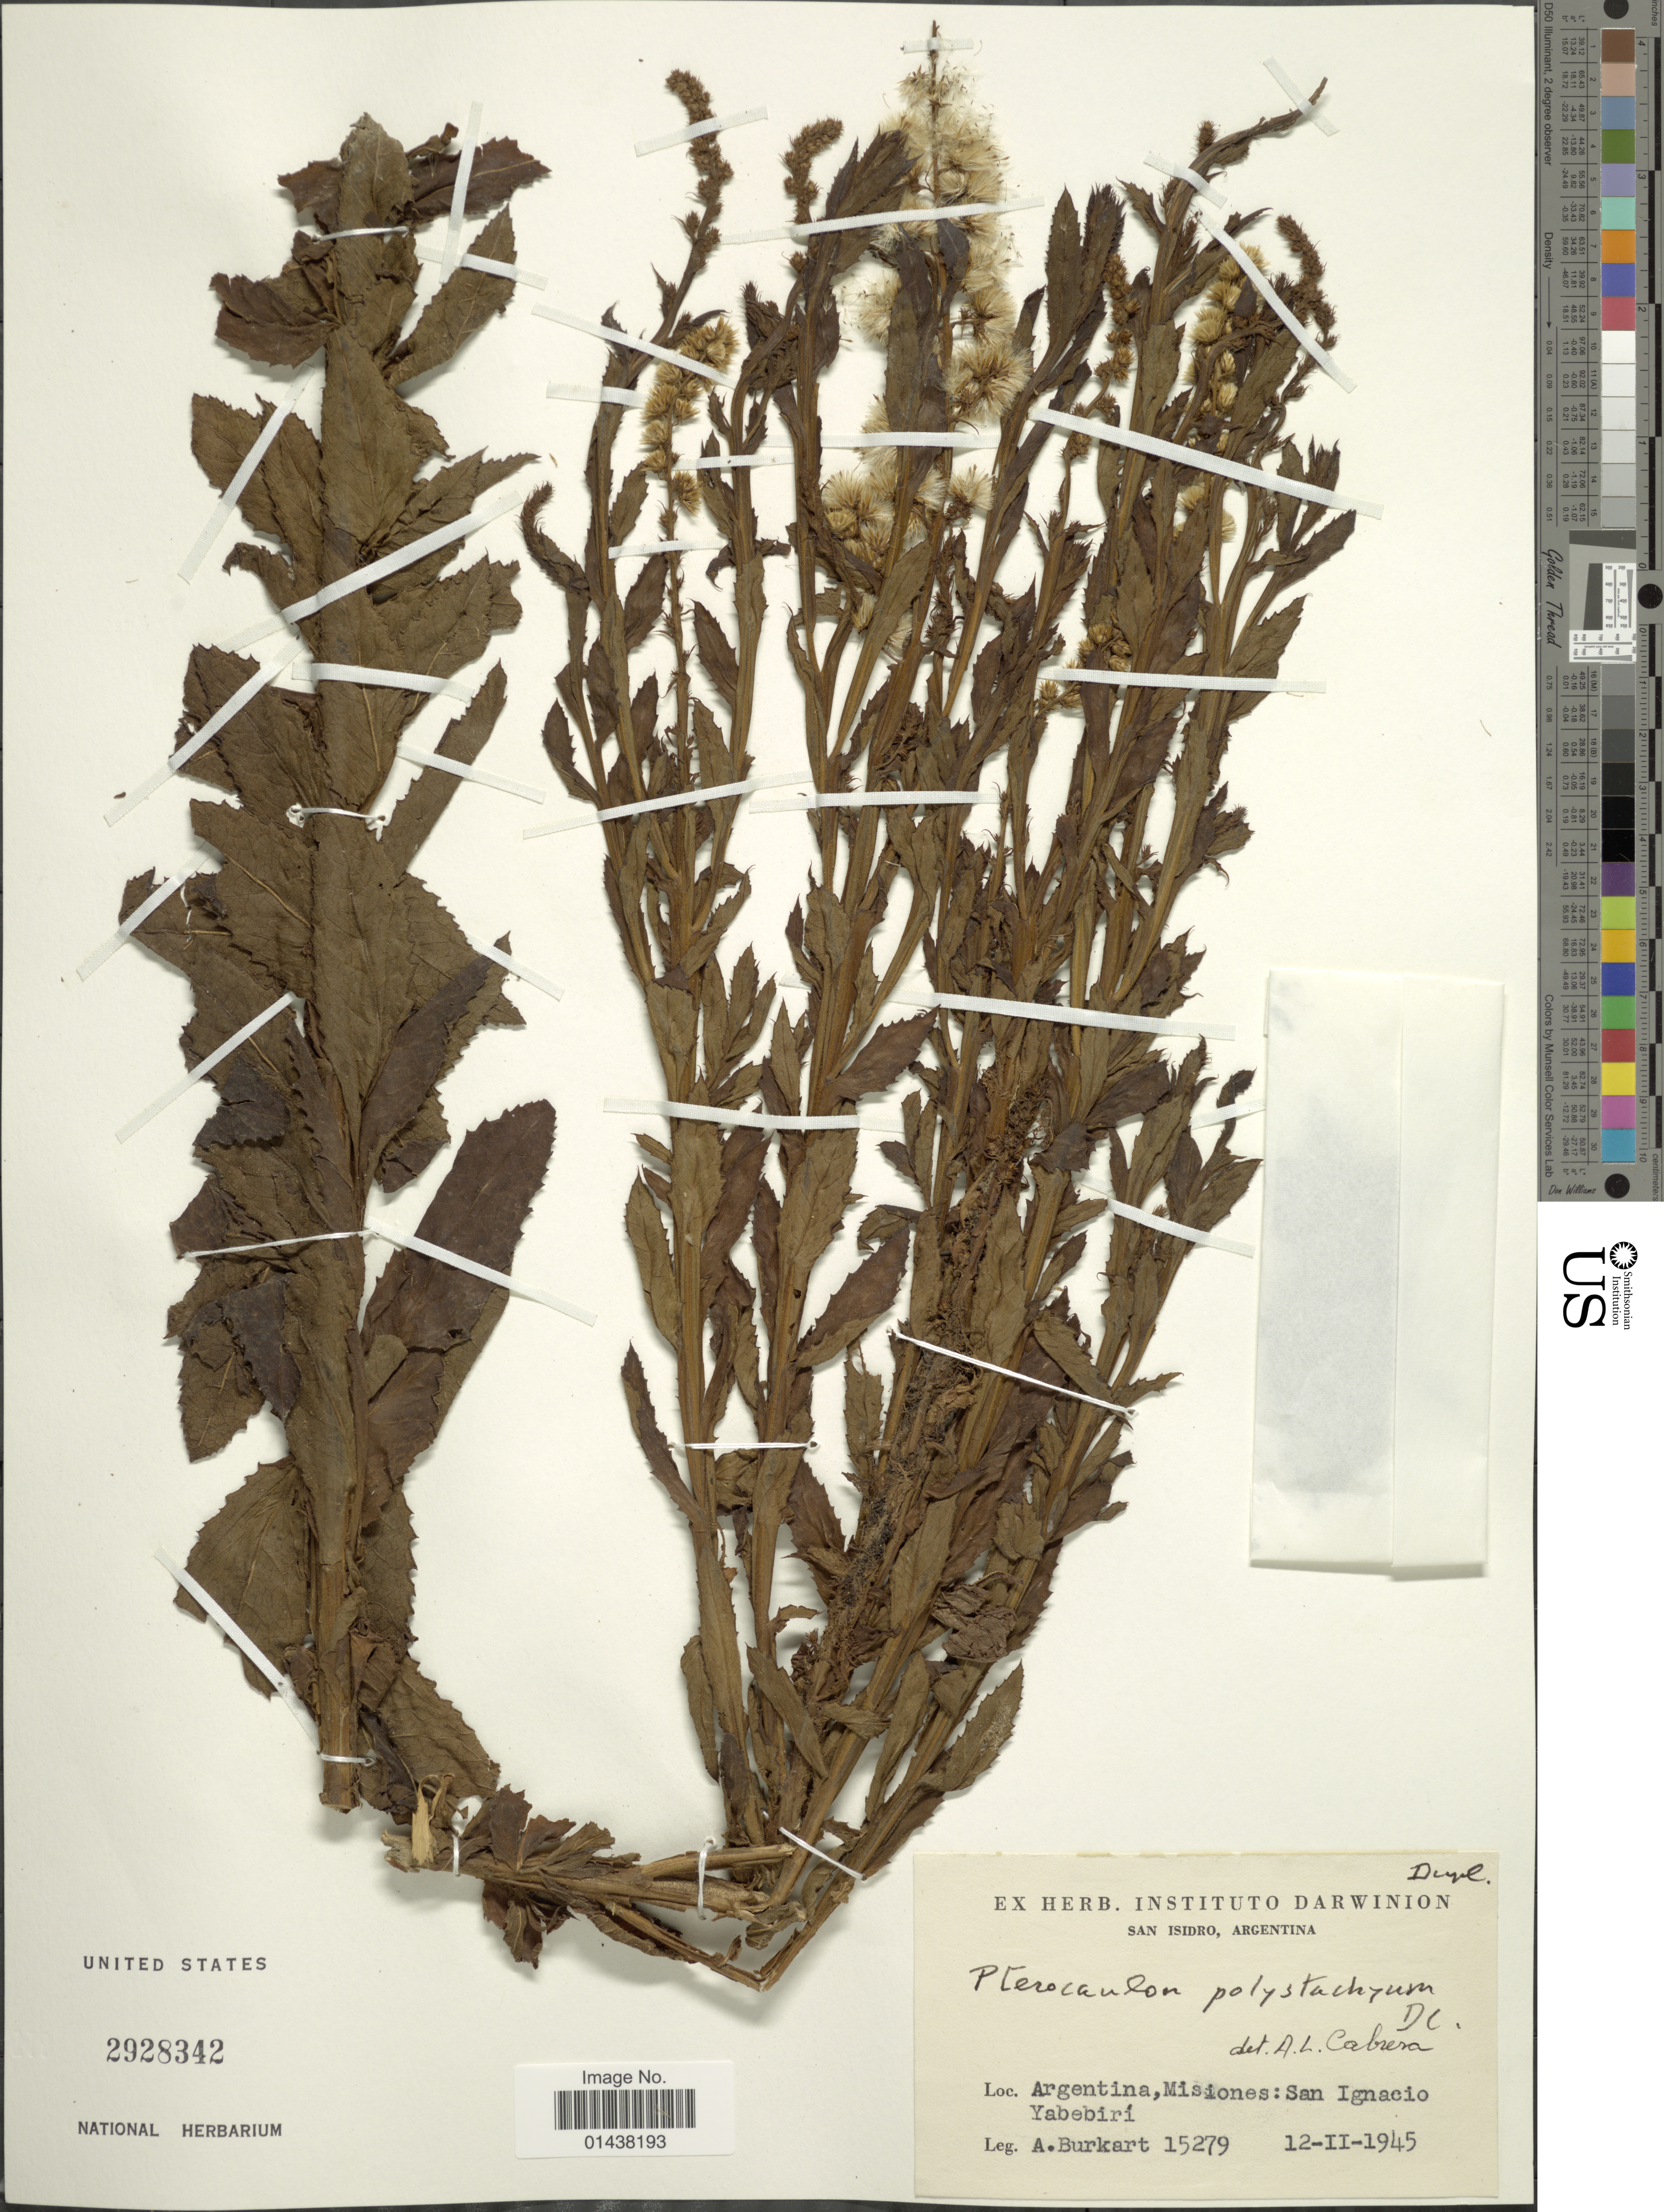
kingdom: Plantae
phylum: Tracheophyta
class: Magnoliopsida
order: Asterales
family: Asteraceae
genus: Pterocaulon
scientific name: Pterocaulon polystachyum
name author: DC.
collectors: A. E. Burkart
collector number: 15279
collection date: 1945-02-12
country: Argentina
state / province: Misiones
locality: San Ignacio Yabebiri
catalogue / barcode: US 2928342